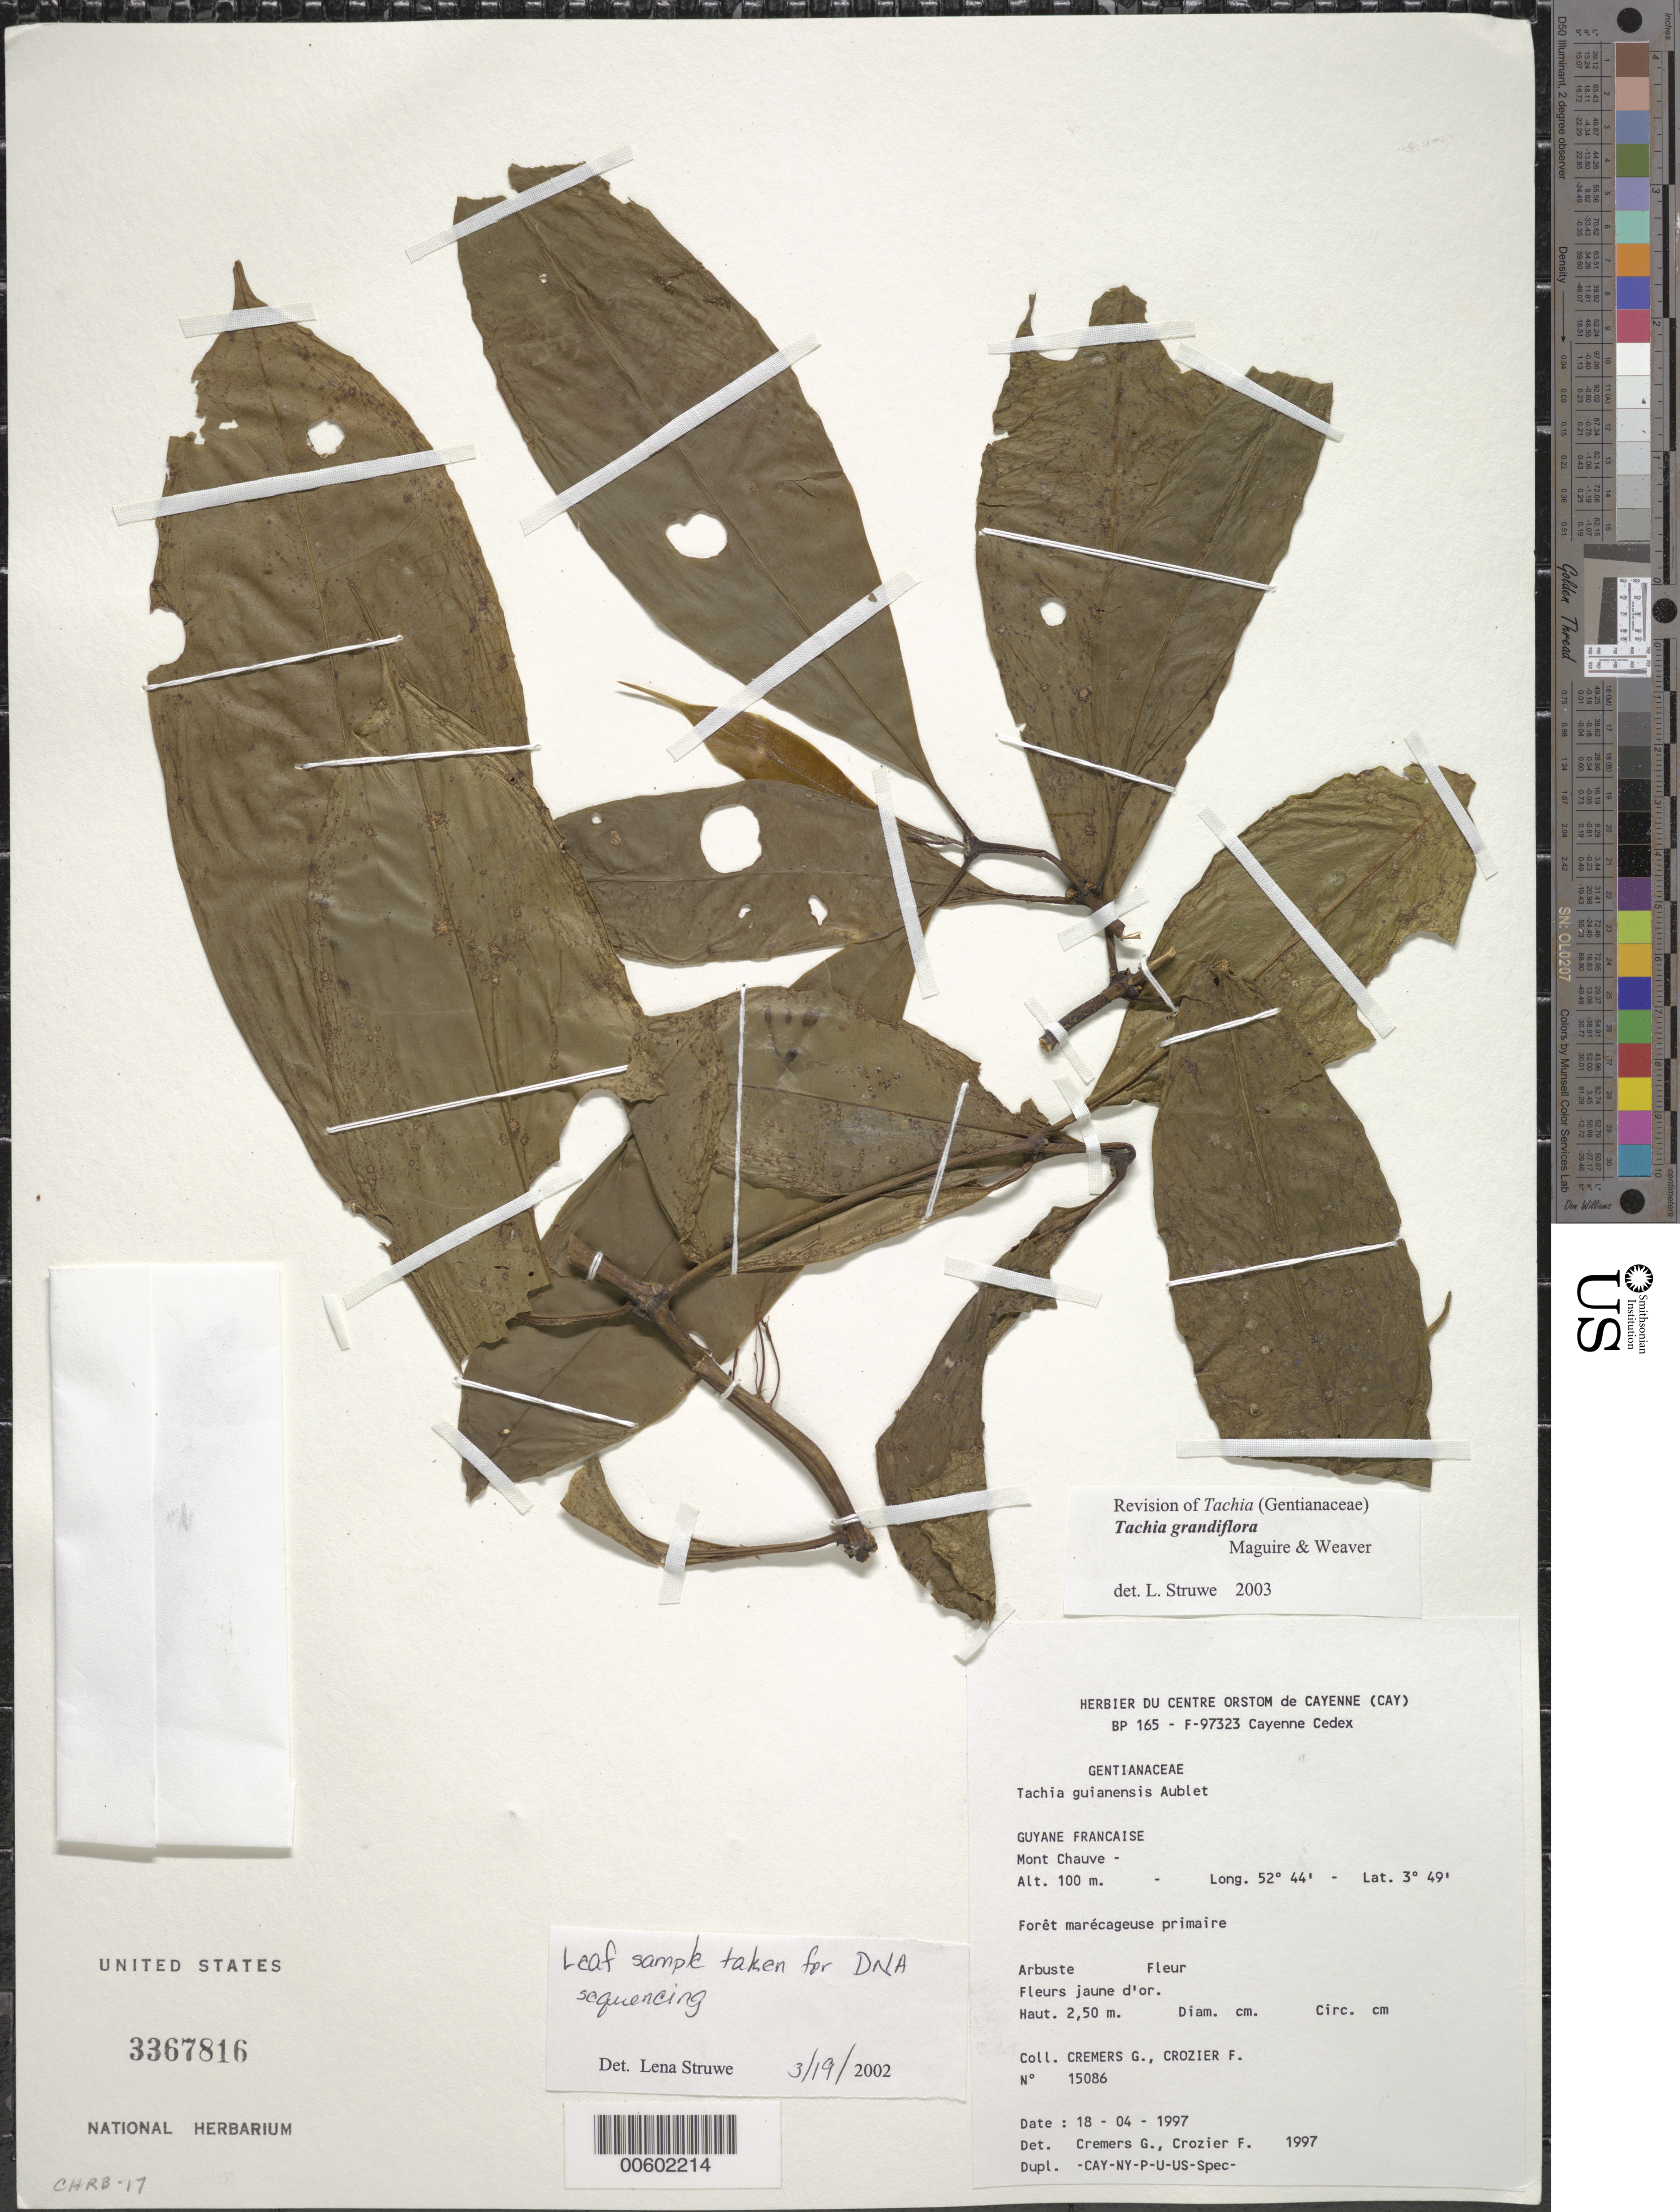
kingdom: Plantae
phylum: Tracheophyta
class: Magnoliopsida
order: Gentianales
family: Gentianaceae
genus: Tachia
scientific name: Tachia guianensis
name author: Aubl.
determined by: Feuillet, C.; Cremers, G.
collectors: G. Cremers & F. Crozier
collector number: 15086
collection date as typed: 18-Apr-97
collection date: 1997-04-18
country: French Guiana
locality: Mont Chauve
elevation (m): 100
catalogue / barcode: US 3367816